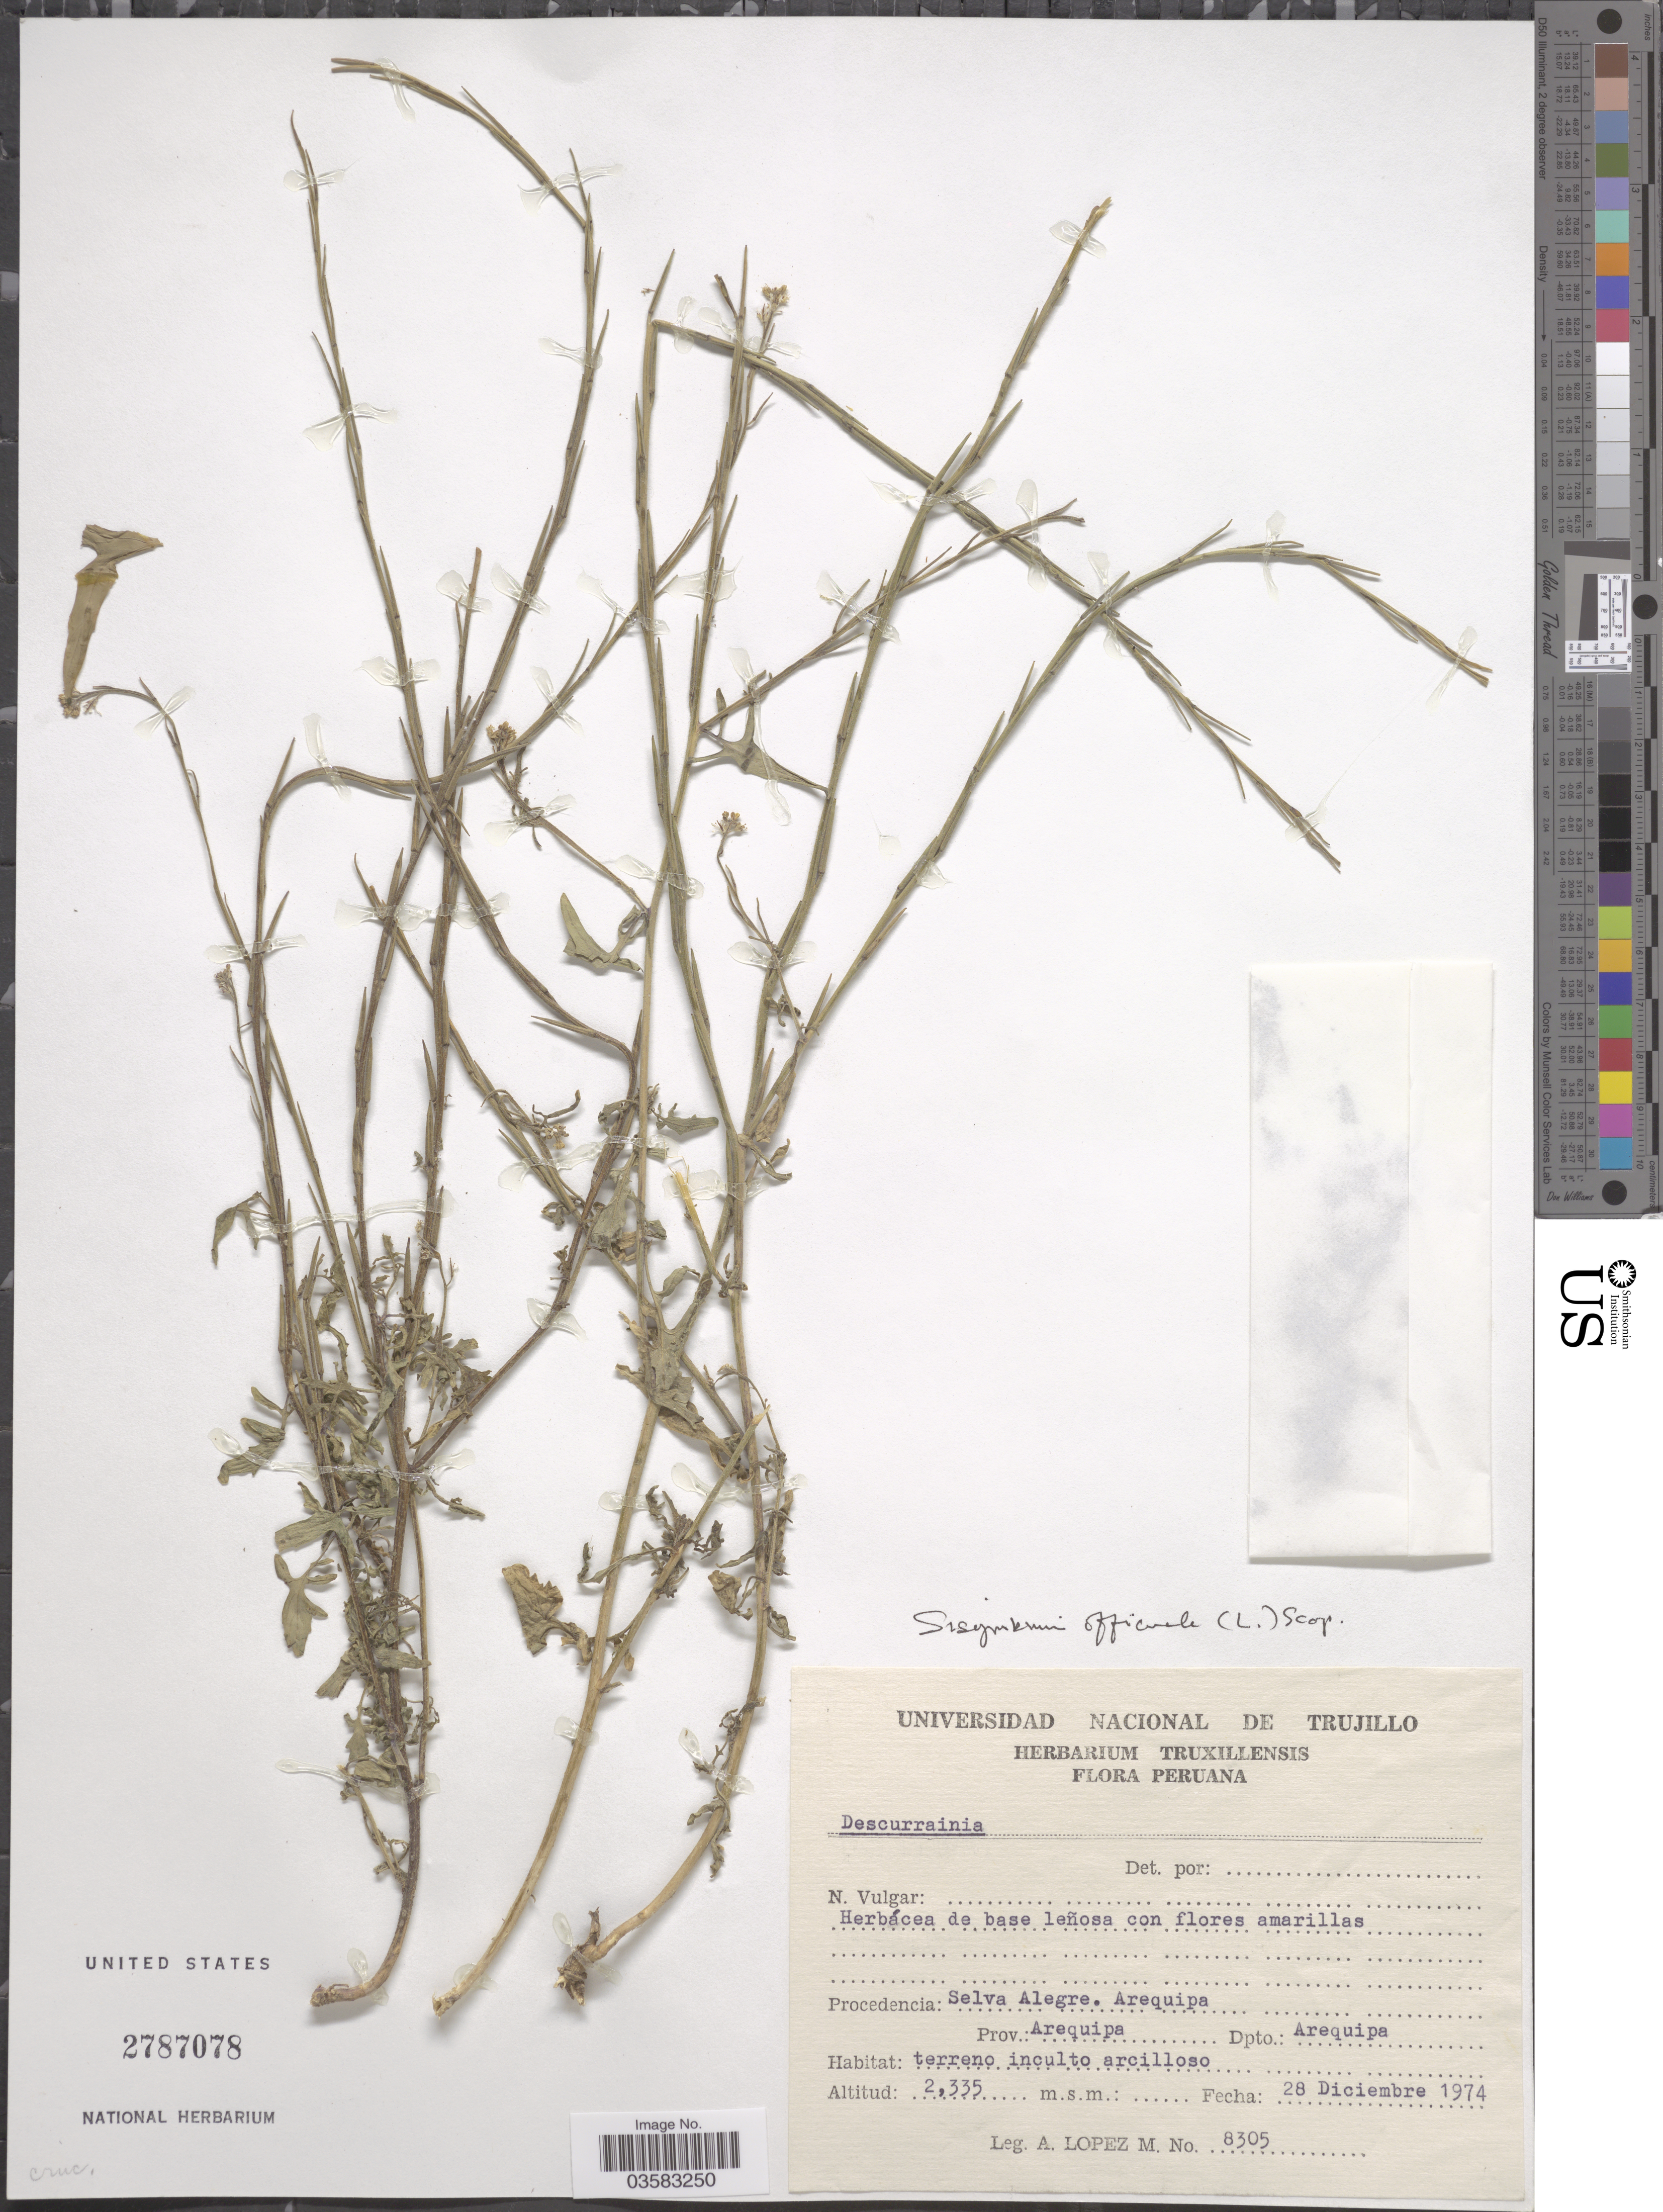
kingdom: Plantae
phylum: Tracheophyta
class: Magnoliopsida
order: Brassicales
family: Brassicaceae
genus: Sisymbrium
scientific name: Sisymbrium officinale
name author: (L.) Scop.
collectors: A. López M.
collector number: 8305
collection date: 1974-12-28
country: Peru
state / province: Arequipa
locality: Peruana. Procedencia: Selva Alegra. Dpto.: Arequipa.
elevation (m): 2335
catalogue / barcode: US 2787078